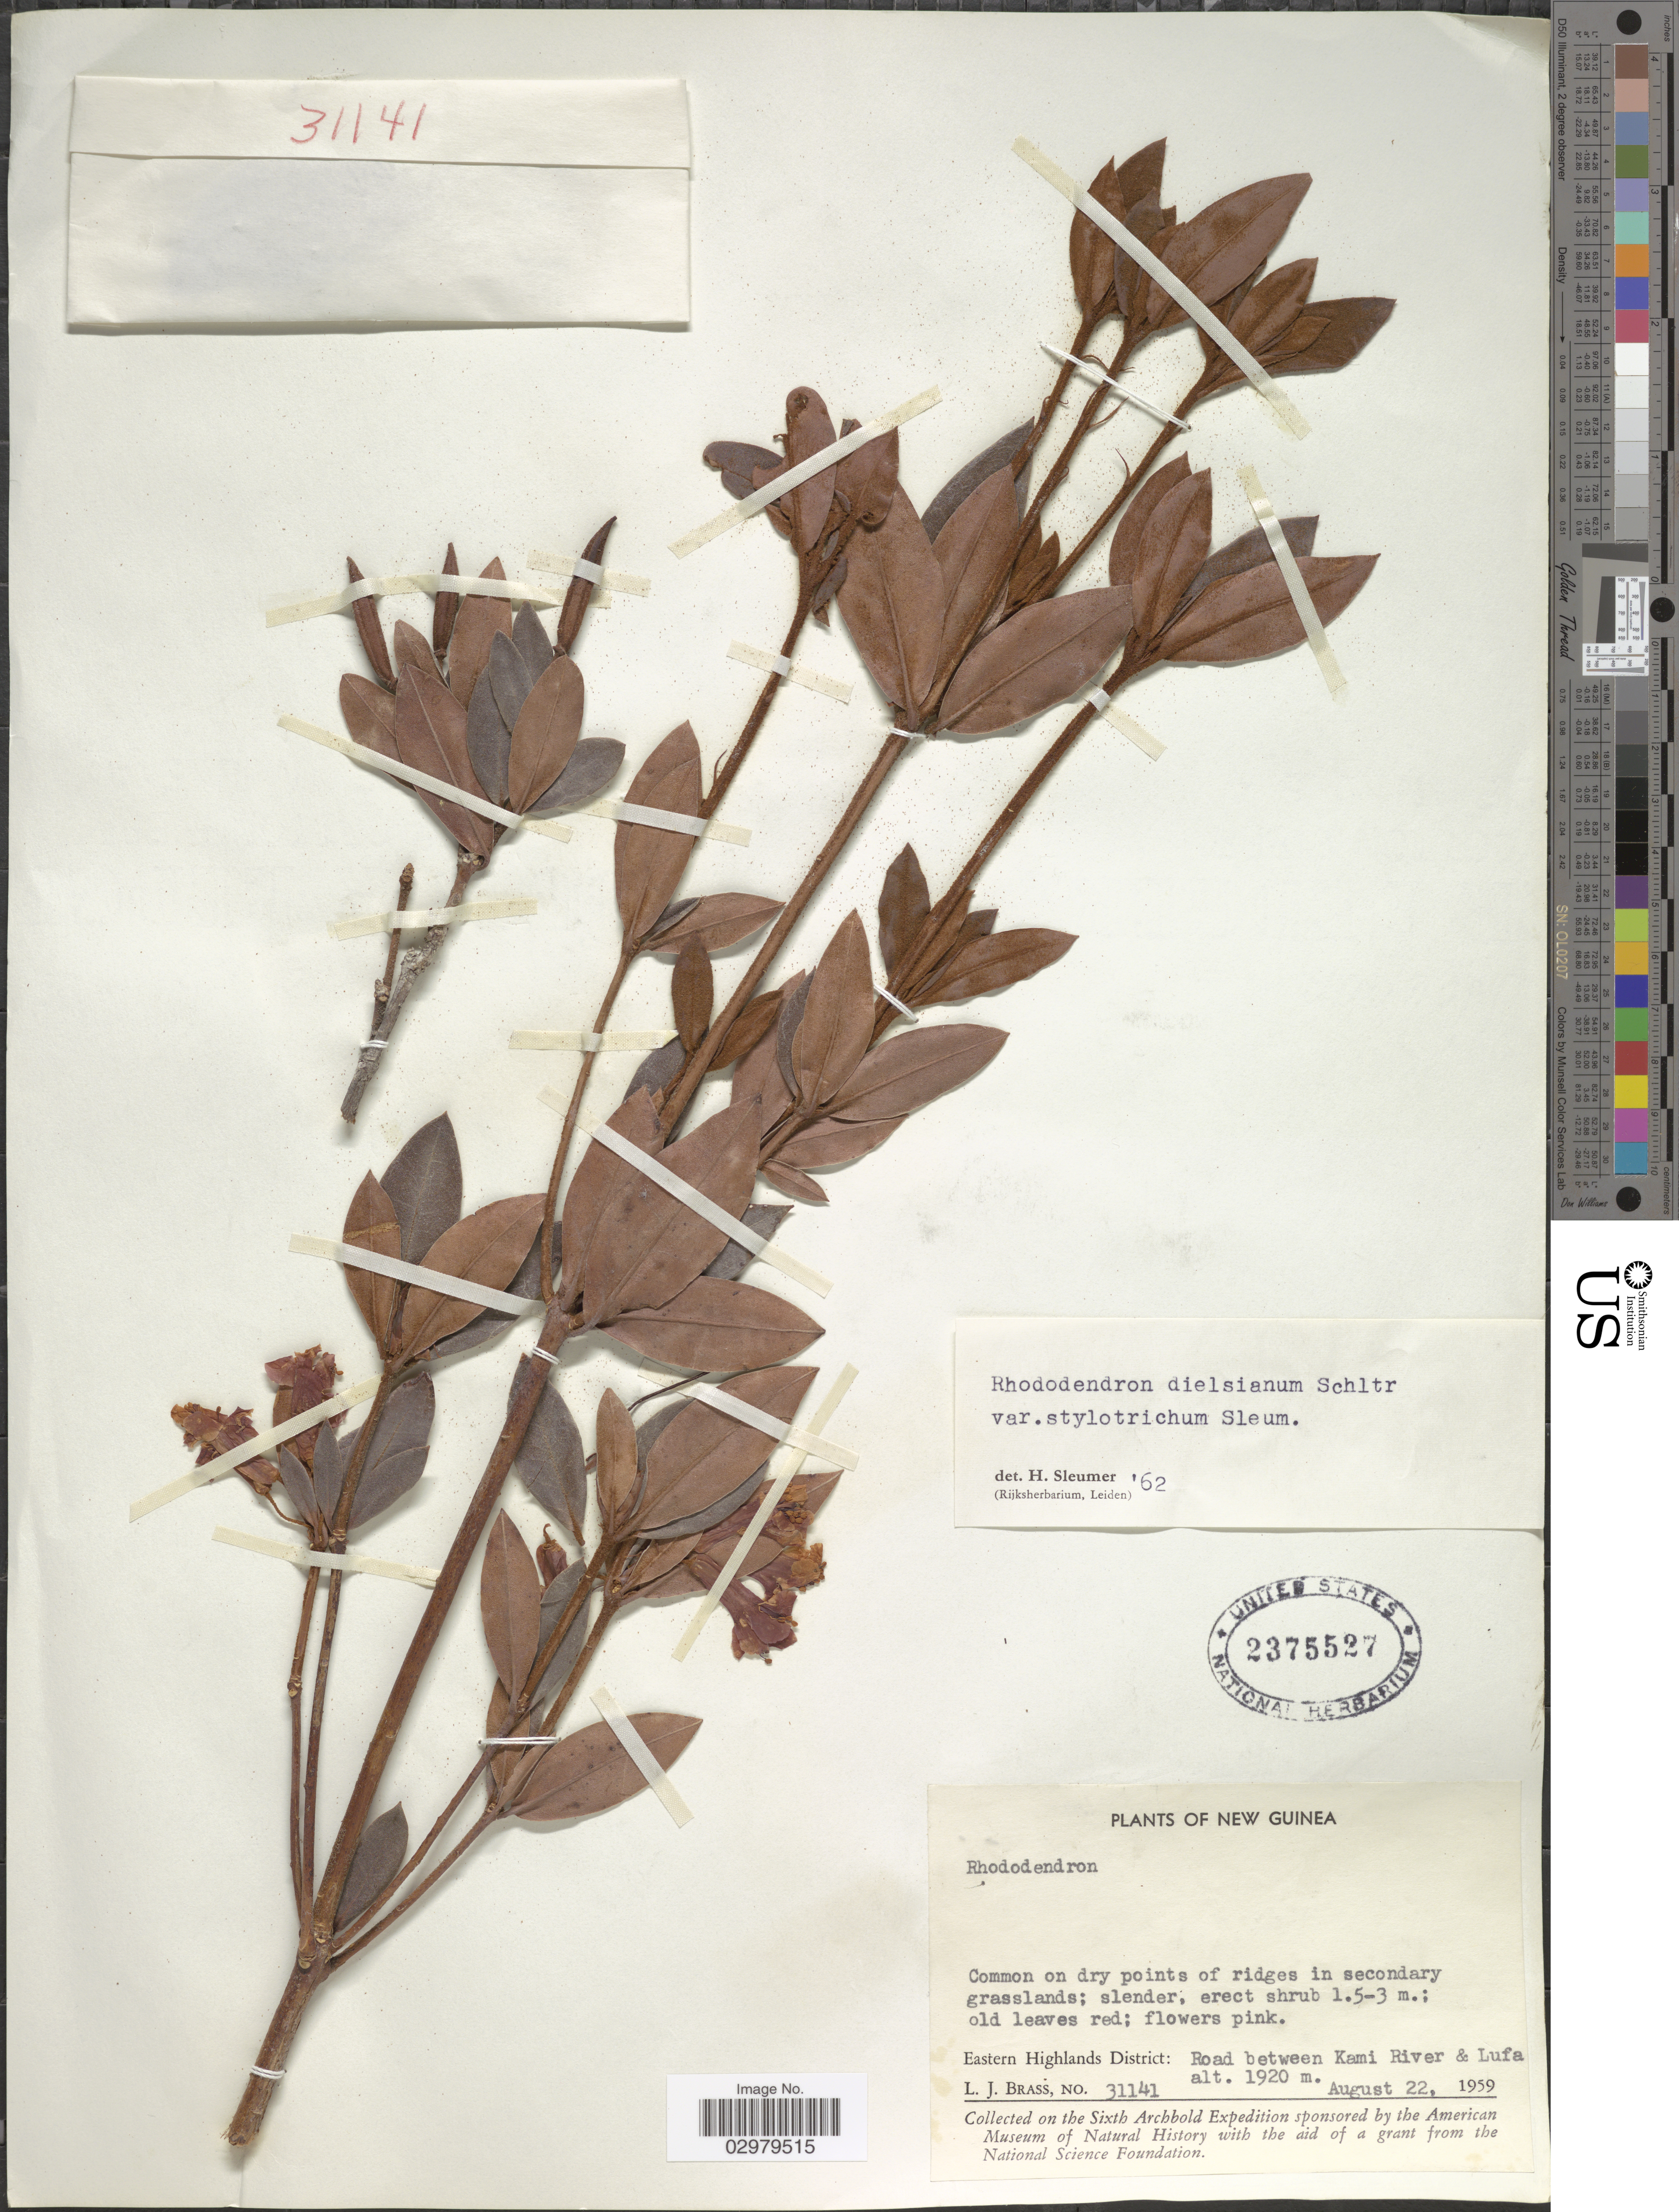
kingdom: Plantae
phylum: Tracheophyta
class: Magnoliopsida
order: Ericales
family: Ericaceae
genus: Rhododendron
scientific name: Rhododendron dielsianum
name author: Schltr.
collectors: L. J. Brass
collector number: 31141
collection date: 1959-08-22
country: Papua New Guinea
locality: New Guinea. Eastern Highlands District: Road between Kami River & Lufa.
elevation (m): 1920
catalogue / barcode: US 2375527